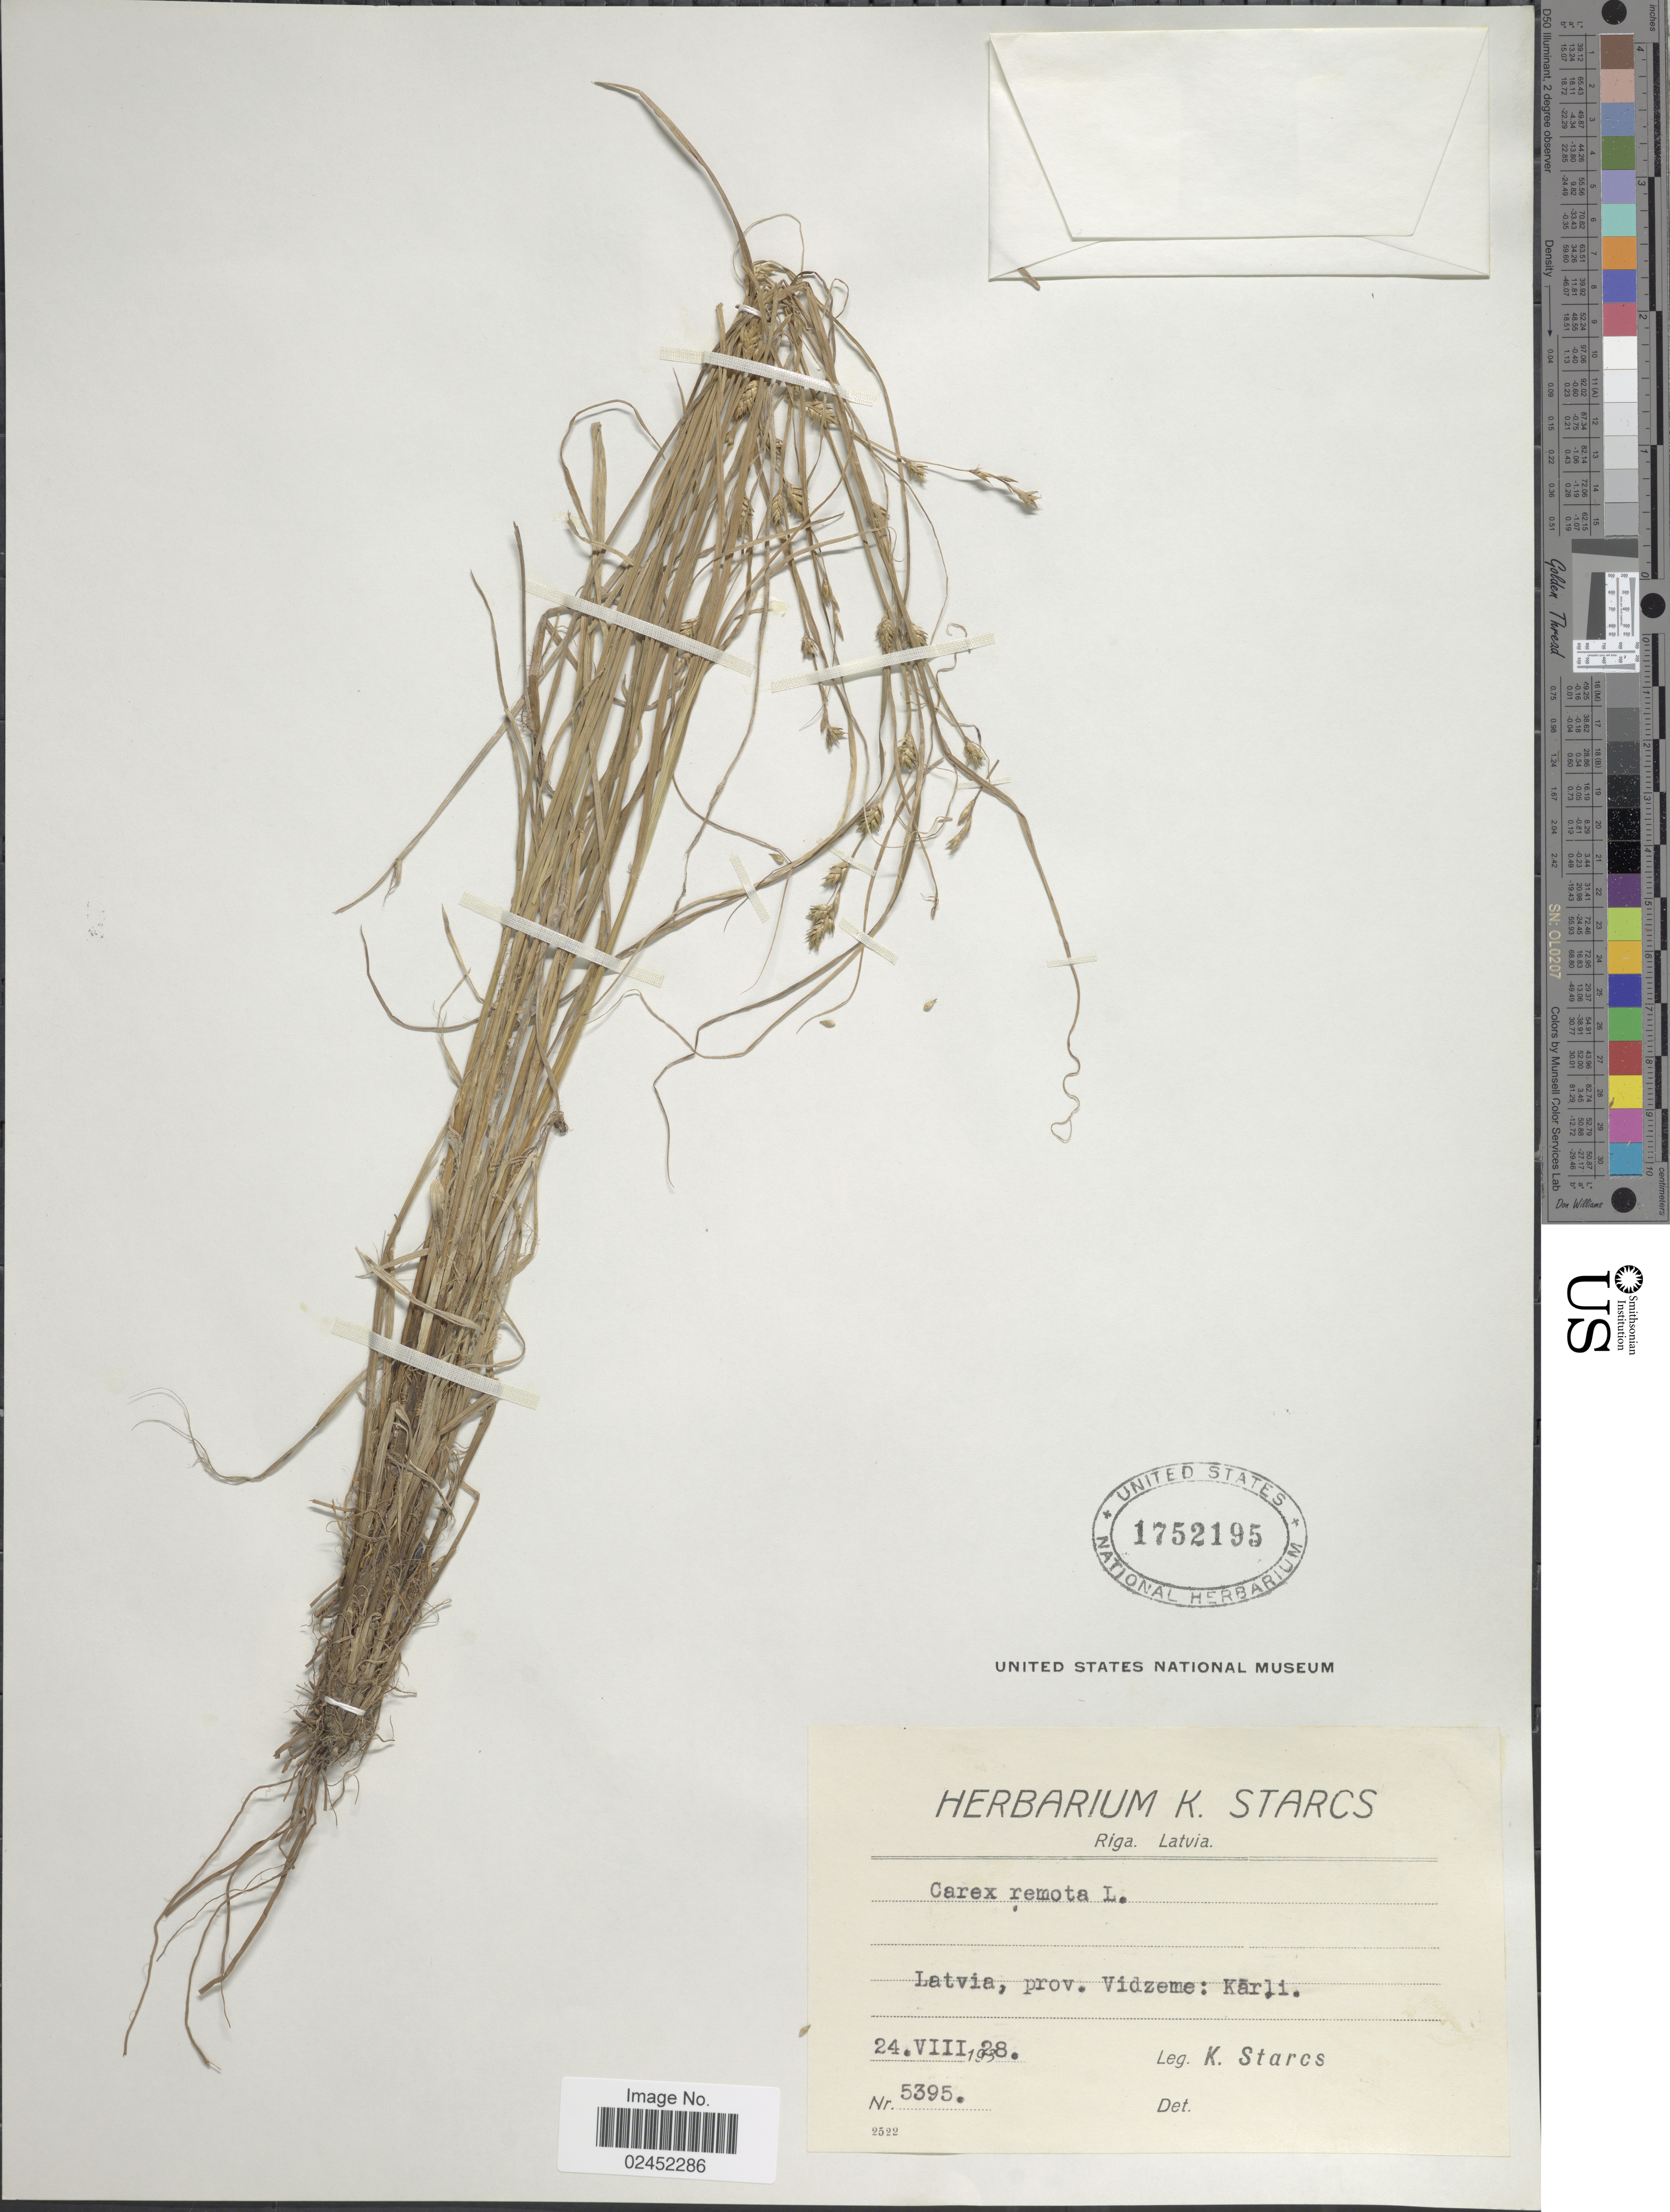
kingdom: Plantae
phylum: Tracheophyta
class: Liliopsida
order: Poales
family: Cyperaceae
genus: Carex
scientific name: Carex remota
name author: L.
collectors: K. Starcs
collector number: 5395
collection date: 1928-08-24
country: Latvia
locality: Latvia, prov. Vidzeme: Karli.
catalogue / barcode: US 1752195